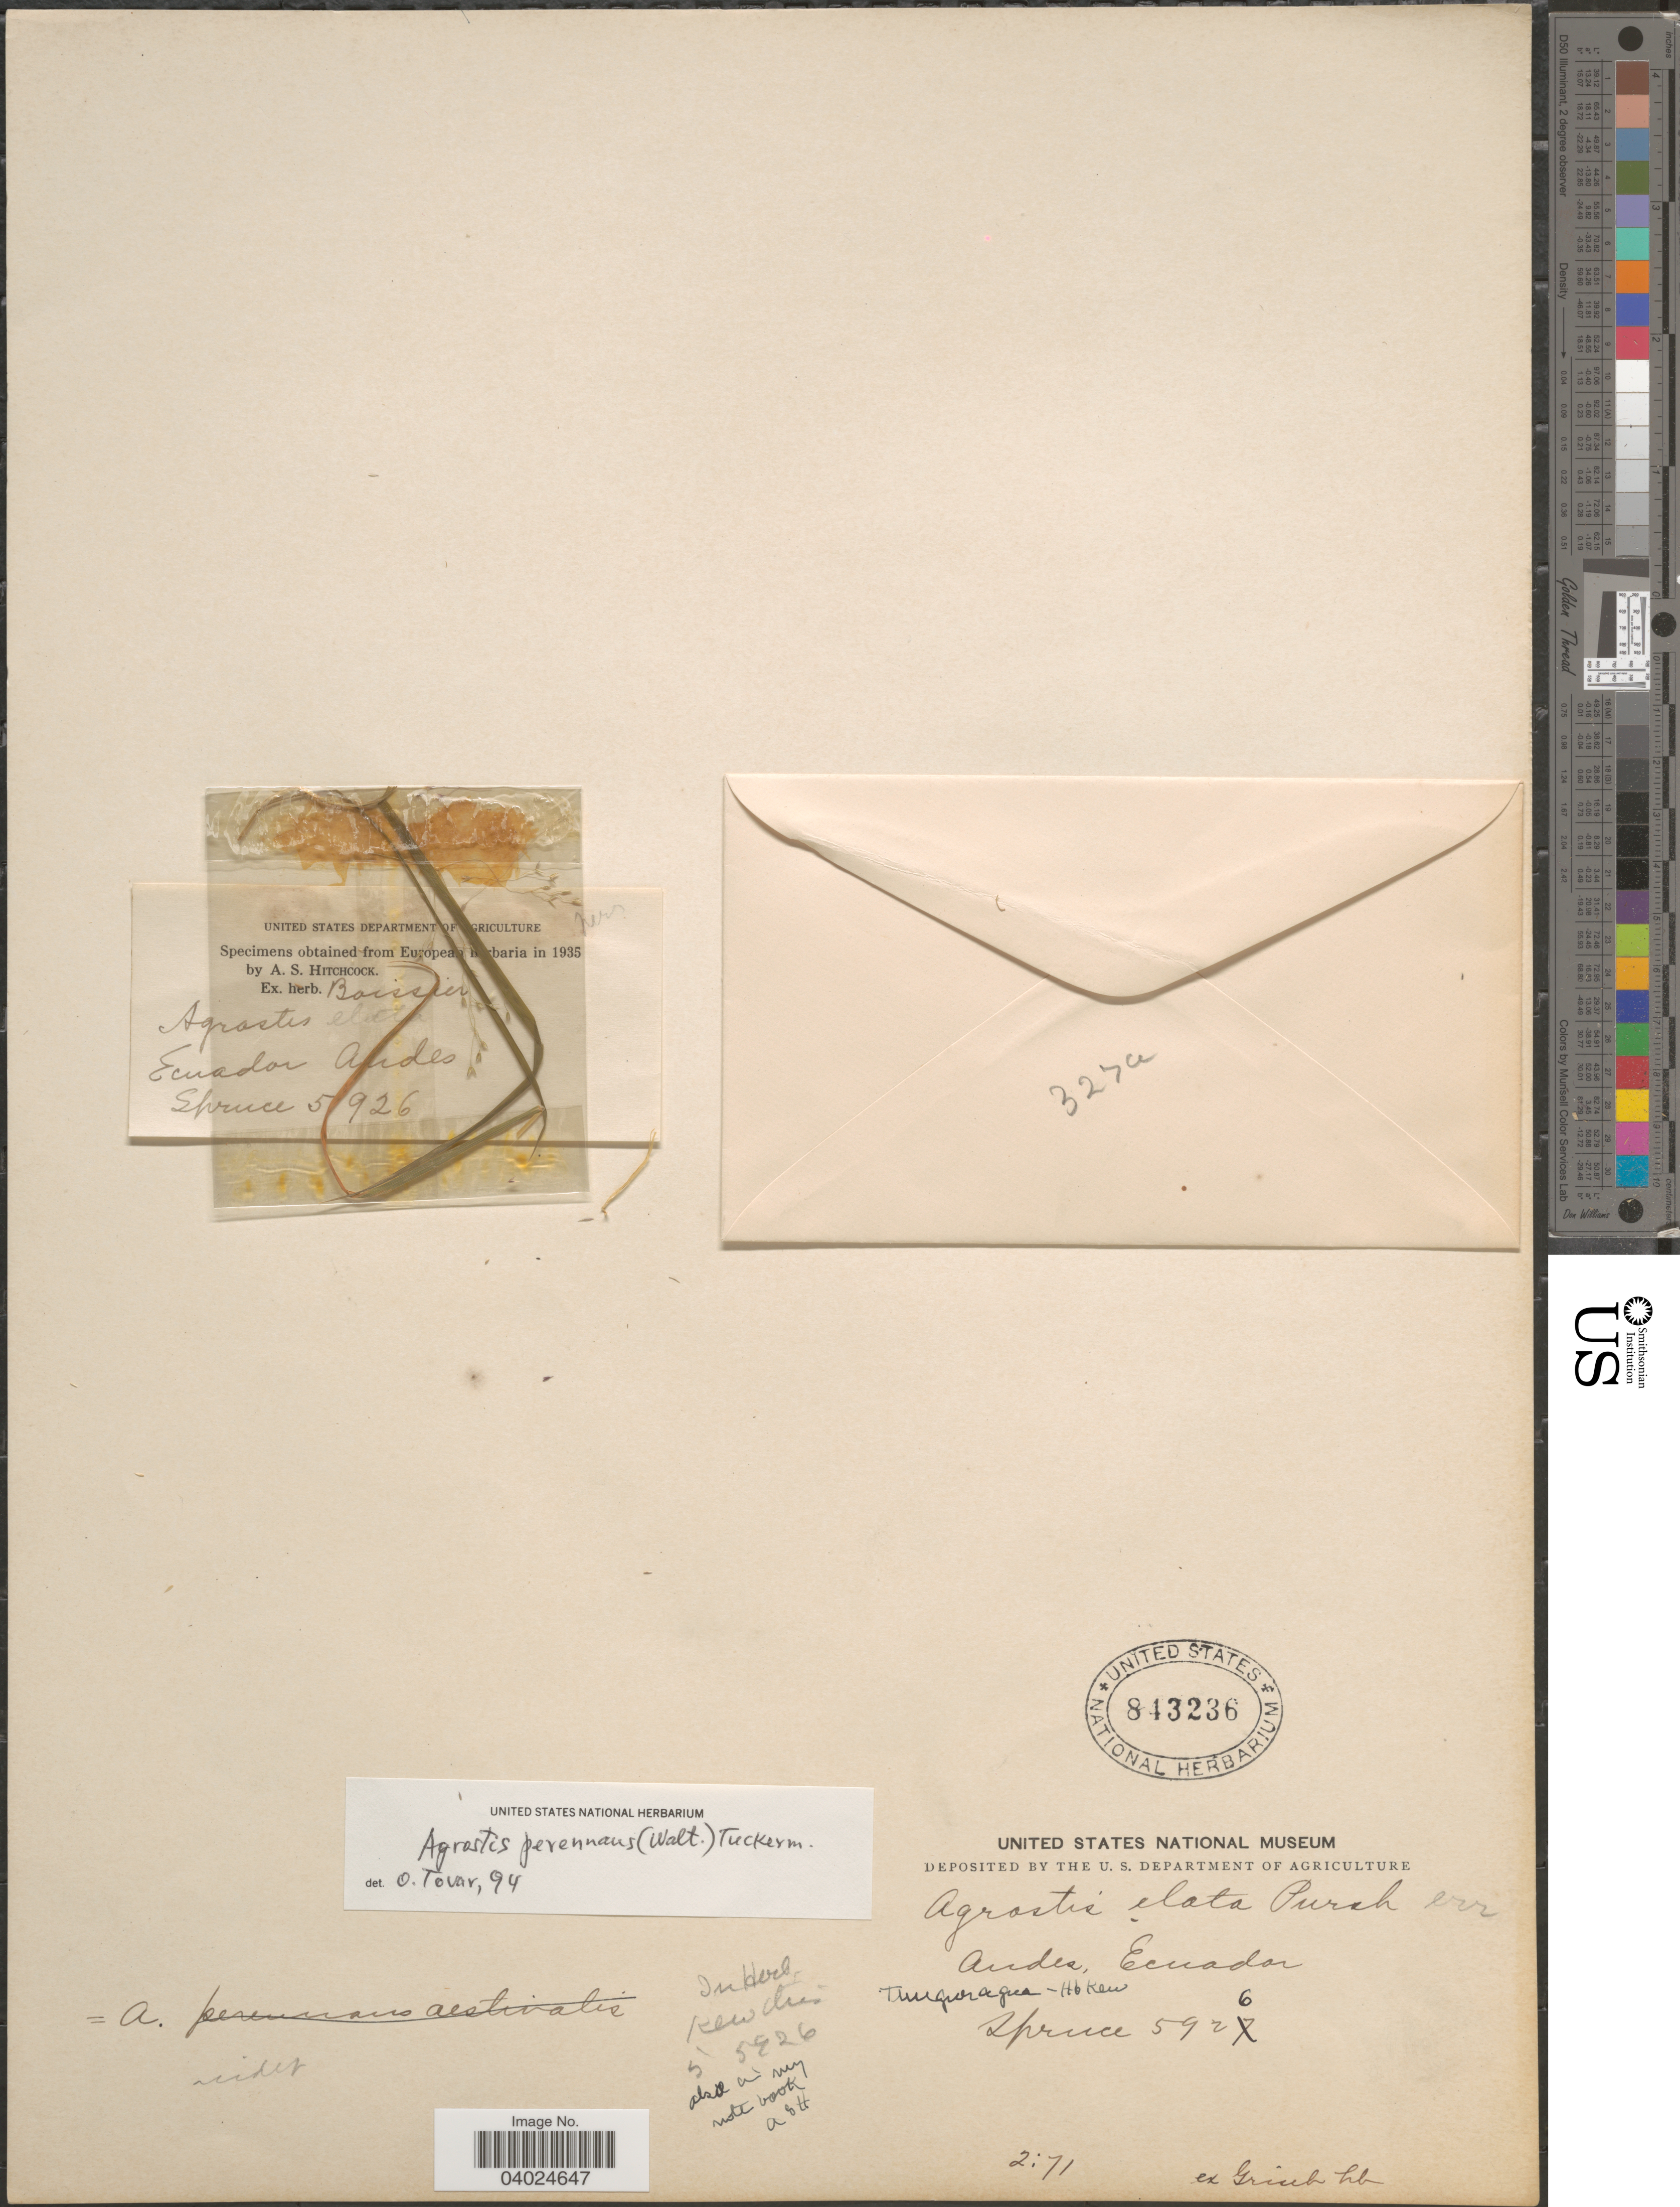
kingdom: Plantae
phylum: Tracheophyta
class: Liliopsida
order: Poales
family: Poaceae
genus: Agrostis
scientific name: Agrostis perennans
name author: (Walter) Tuck.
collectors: -. Spruce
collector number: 5926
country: Ecuador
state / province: Tungurahua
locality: Andes.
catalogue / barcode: US 843236